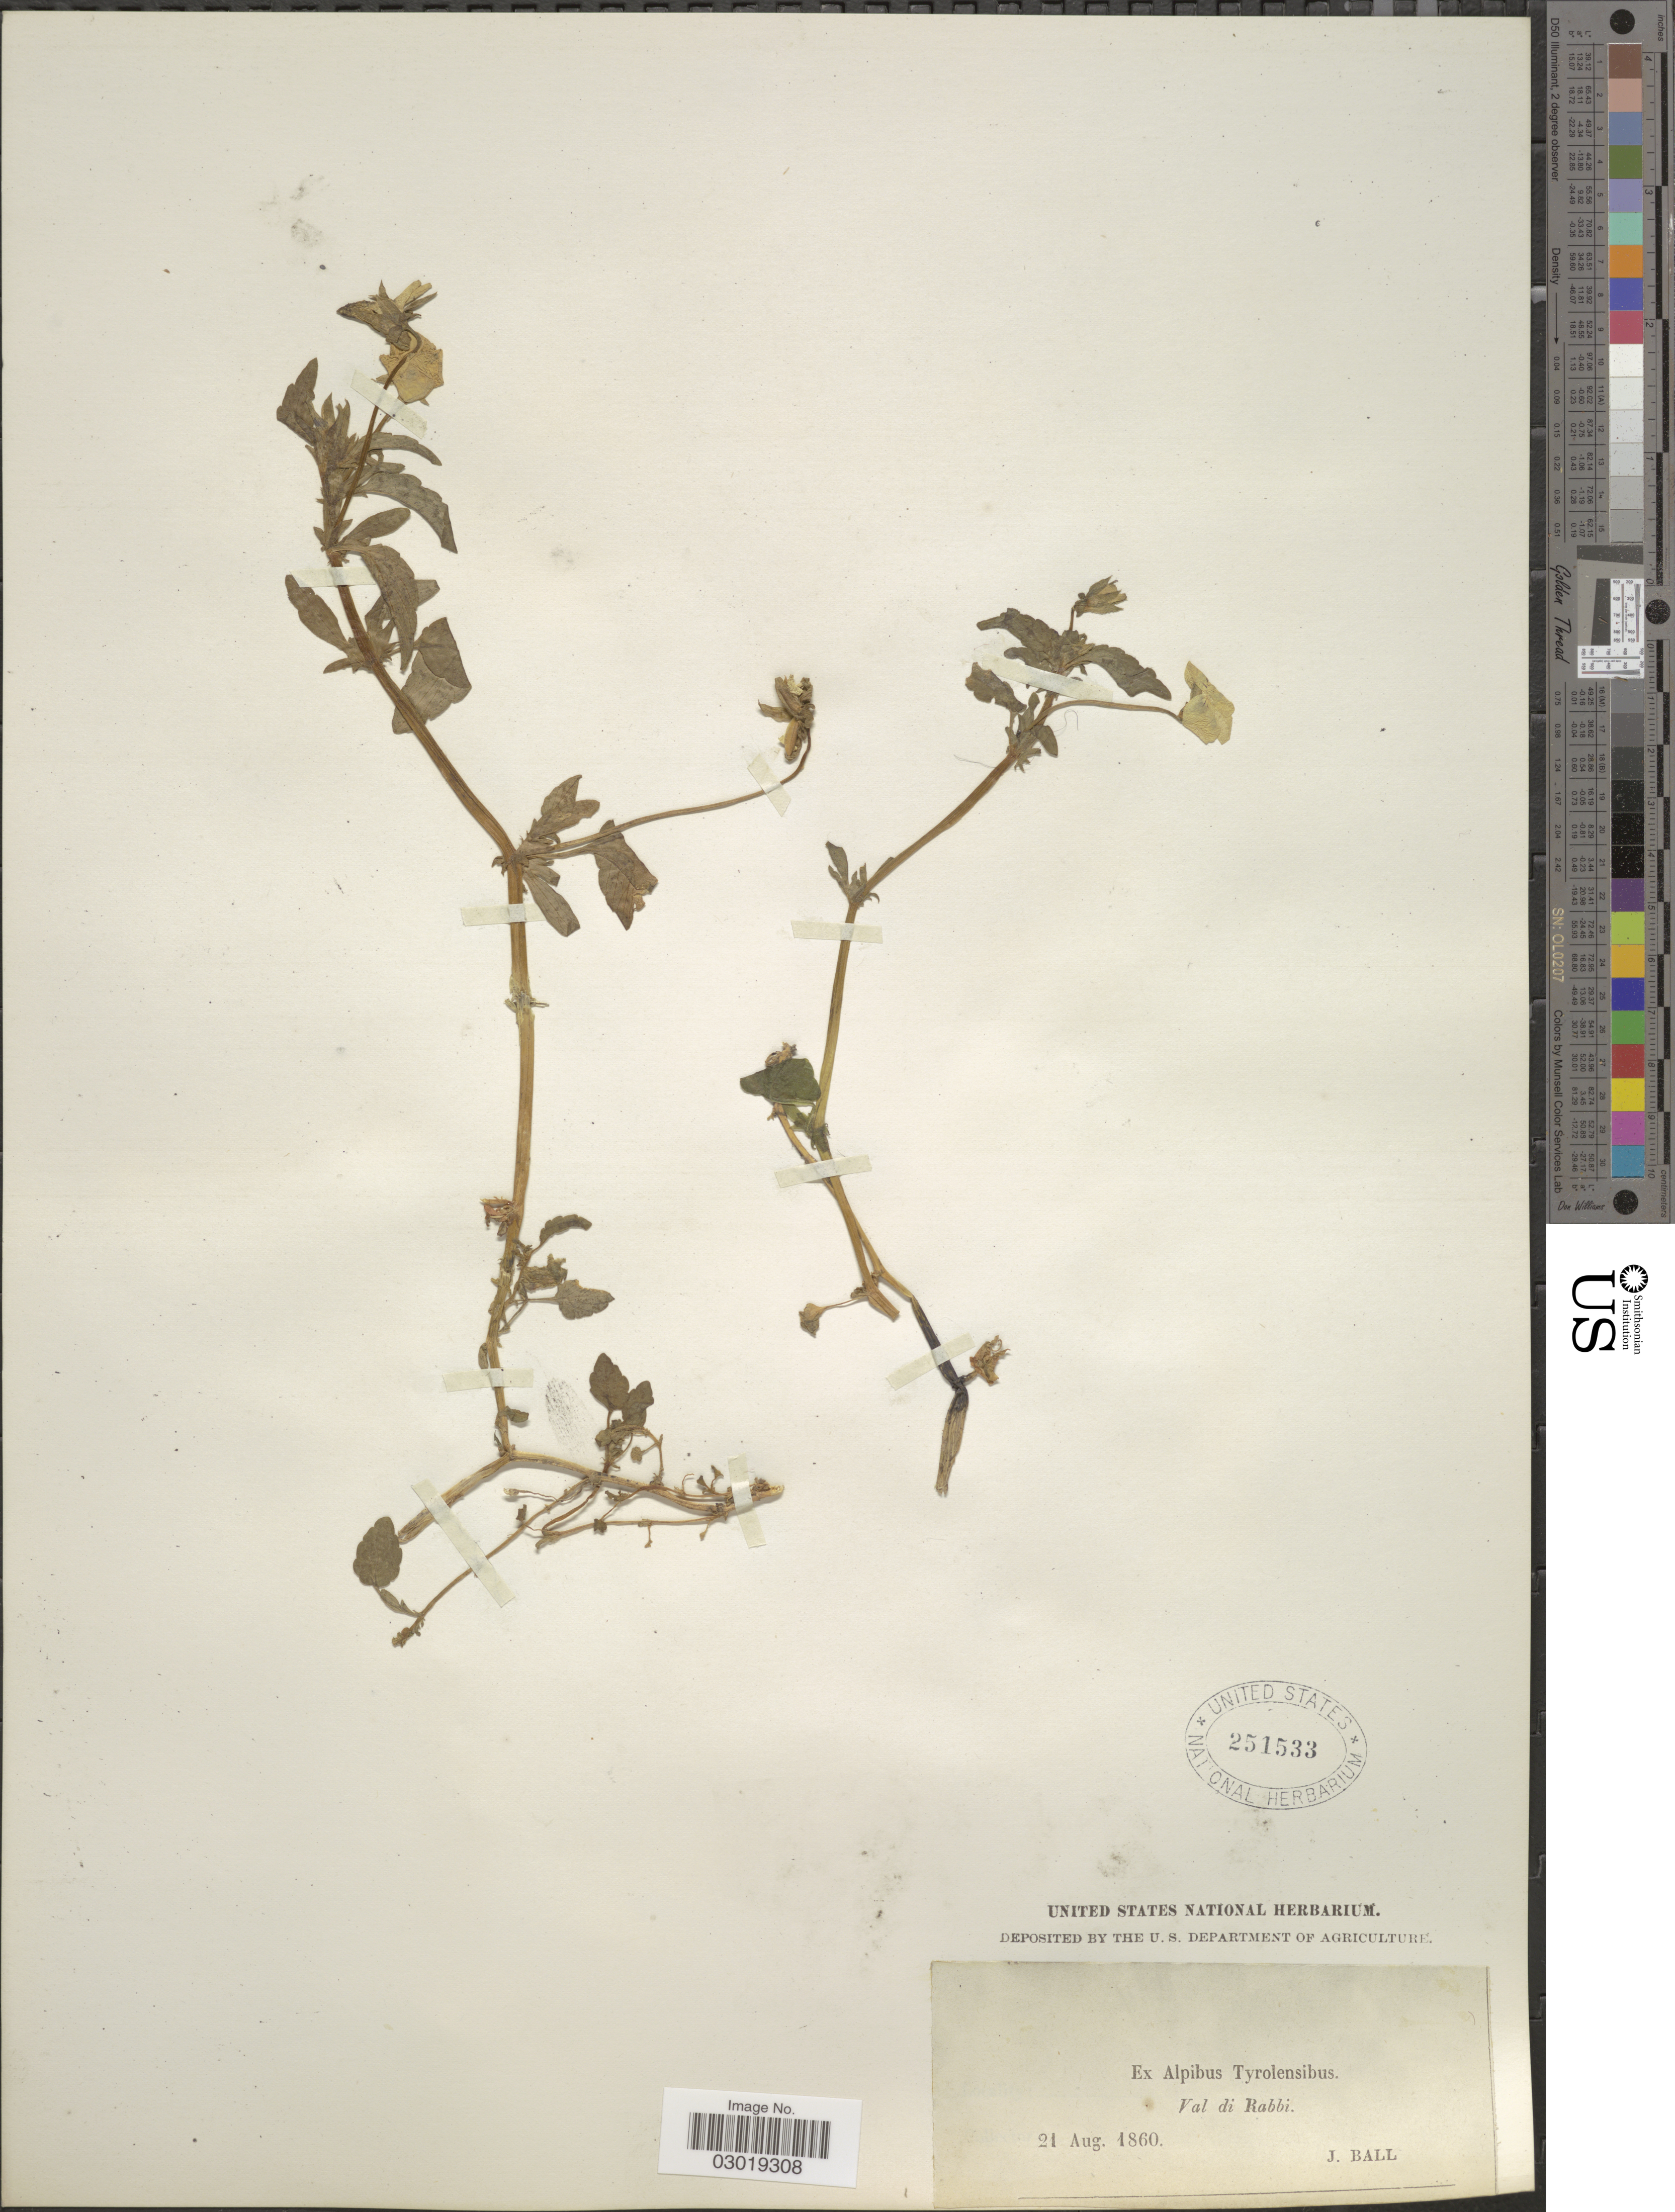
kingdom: Plantae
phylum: Tracheophyta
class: Magnoliopsida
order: Malpighiales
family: Violaceae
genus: Viola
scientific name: Viola sp.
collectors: J. Ball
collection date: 1860-08-21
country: Austria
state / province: Tirol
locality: Ex Alpibus Tyrolensibus Val di Rabbi.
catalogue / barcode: US 251533